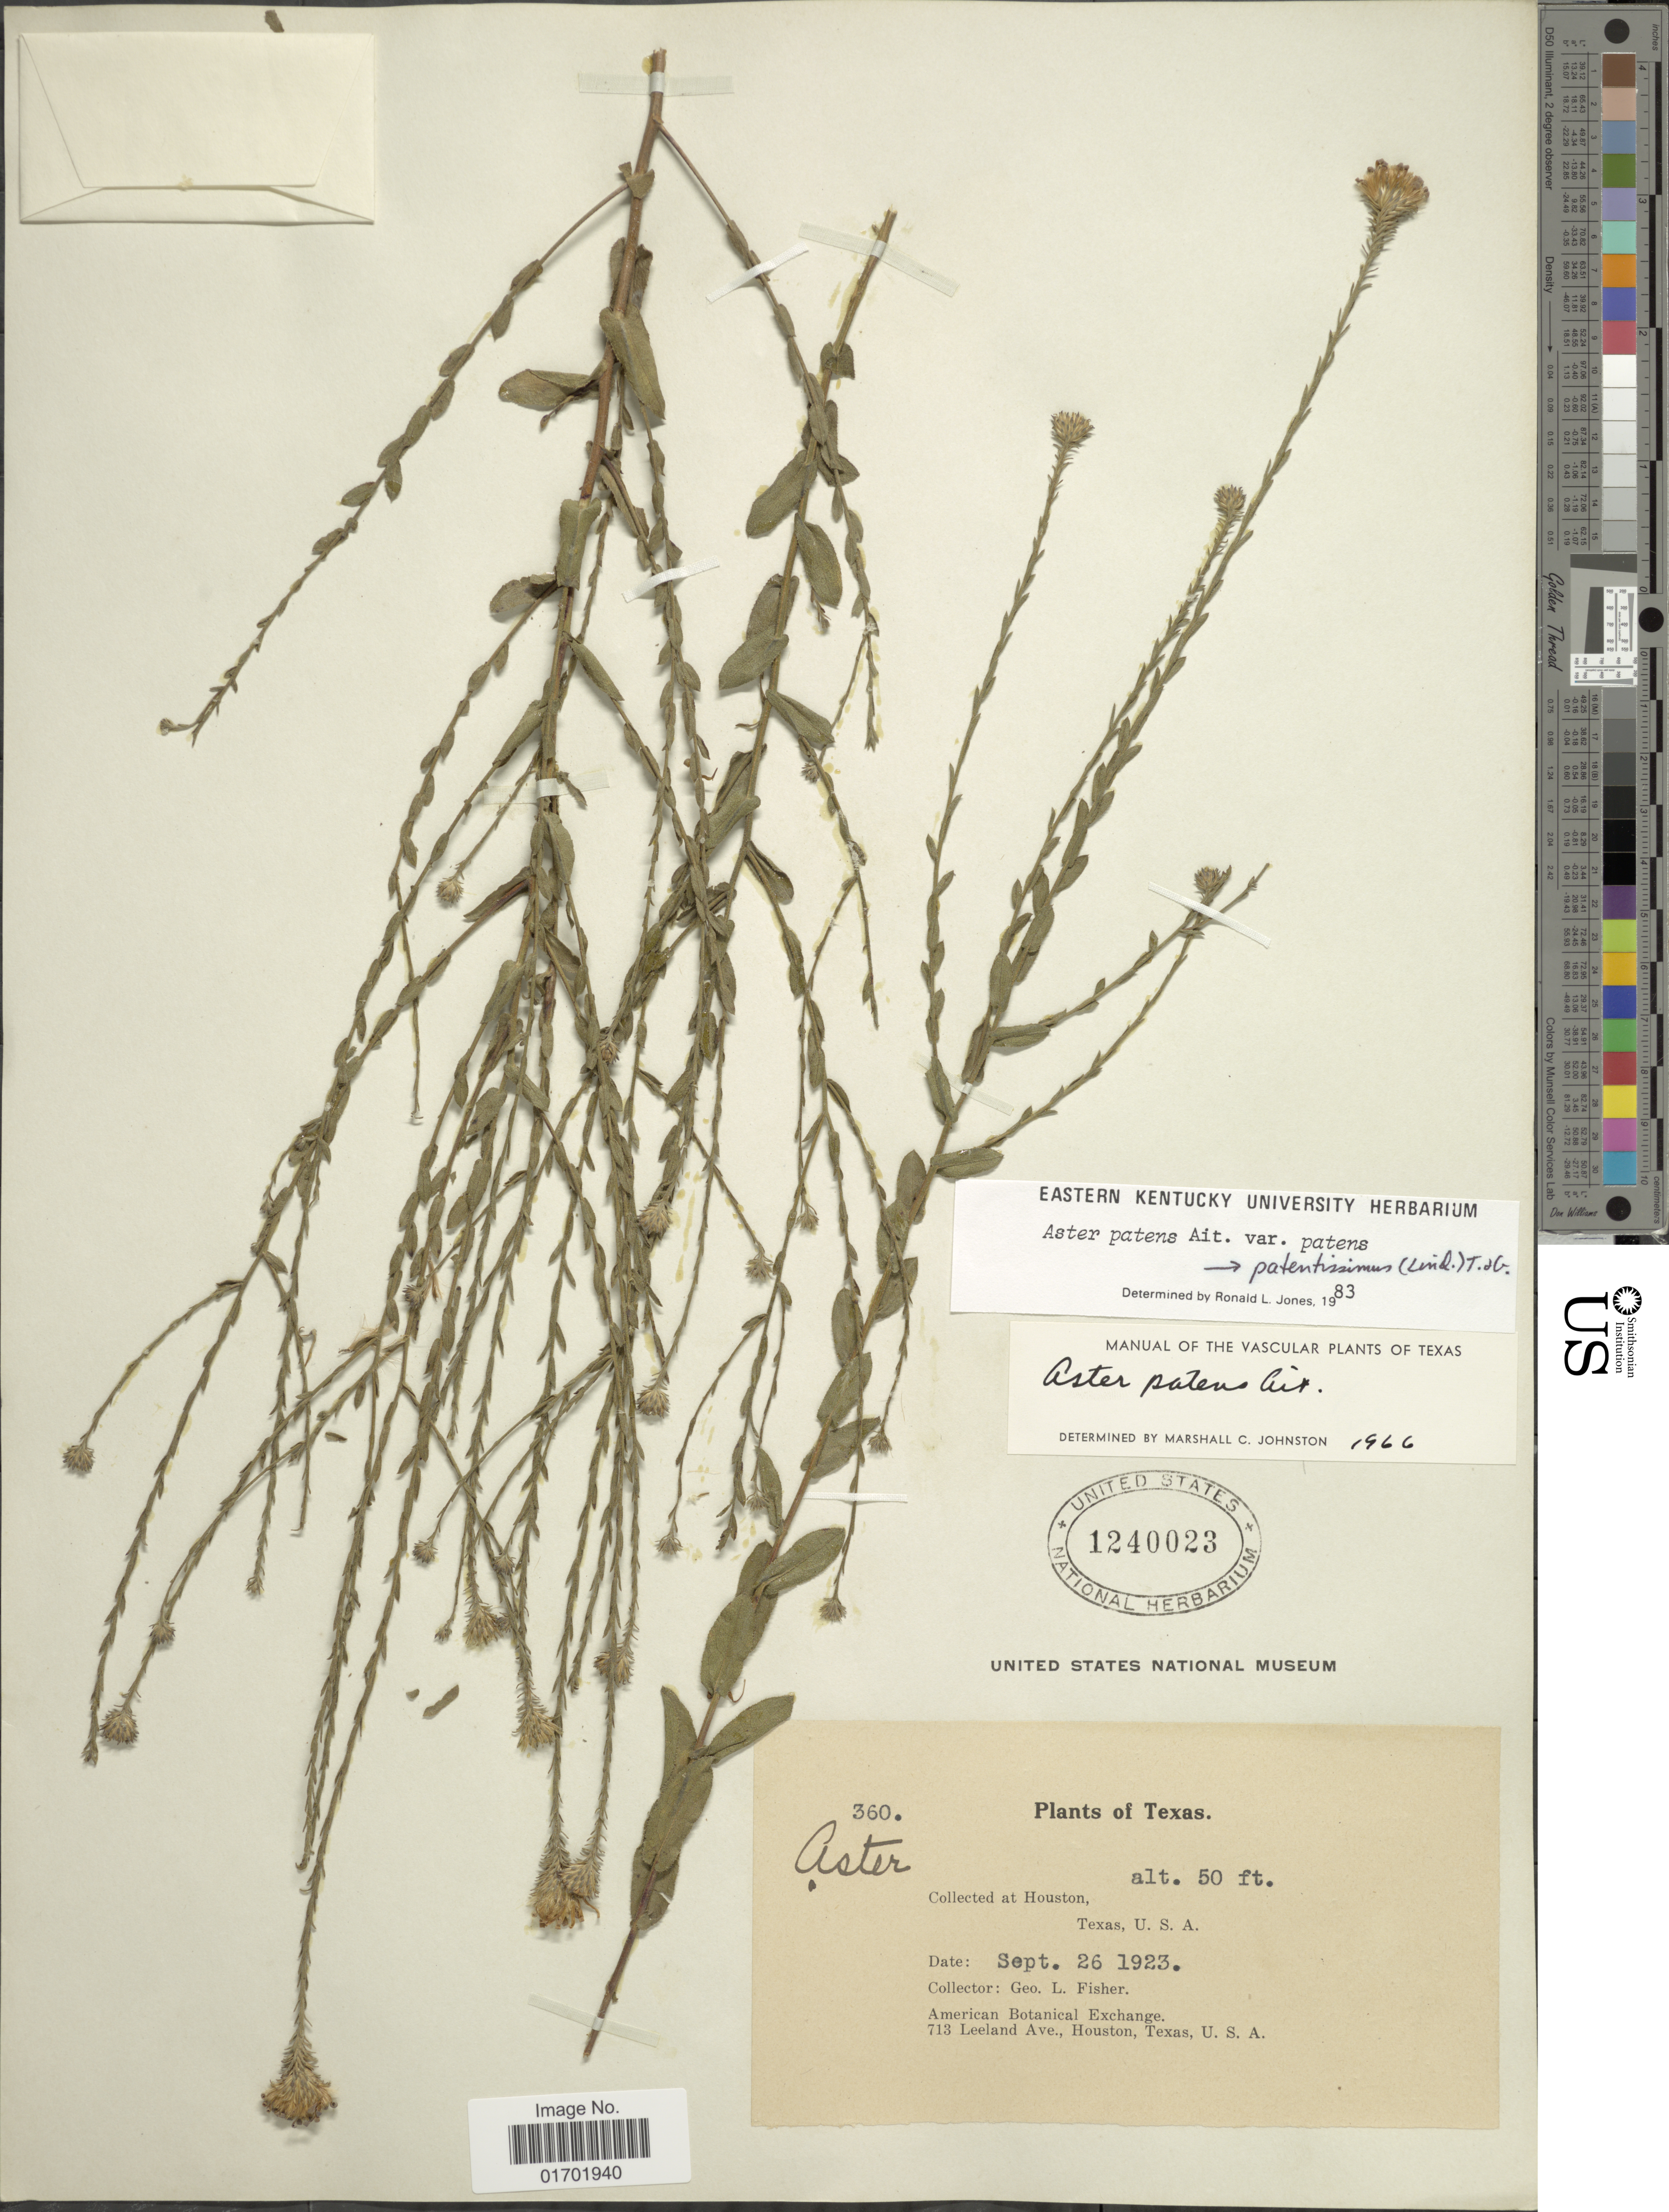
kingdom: Plantae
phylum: Tracheophyta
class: Magnoliopsida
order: Asterales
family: Asteraceae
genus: Symphyotrichum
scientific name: Symphyotrichum patens var. patentissimum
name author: (Lindl.) G.L. Nesom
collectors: G. L. Fisher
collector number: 360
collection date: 1923-09-26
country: United States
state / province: Texas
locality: Houston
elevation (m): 15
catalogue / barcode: US 1240023